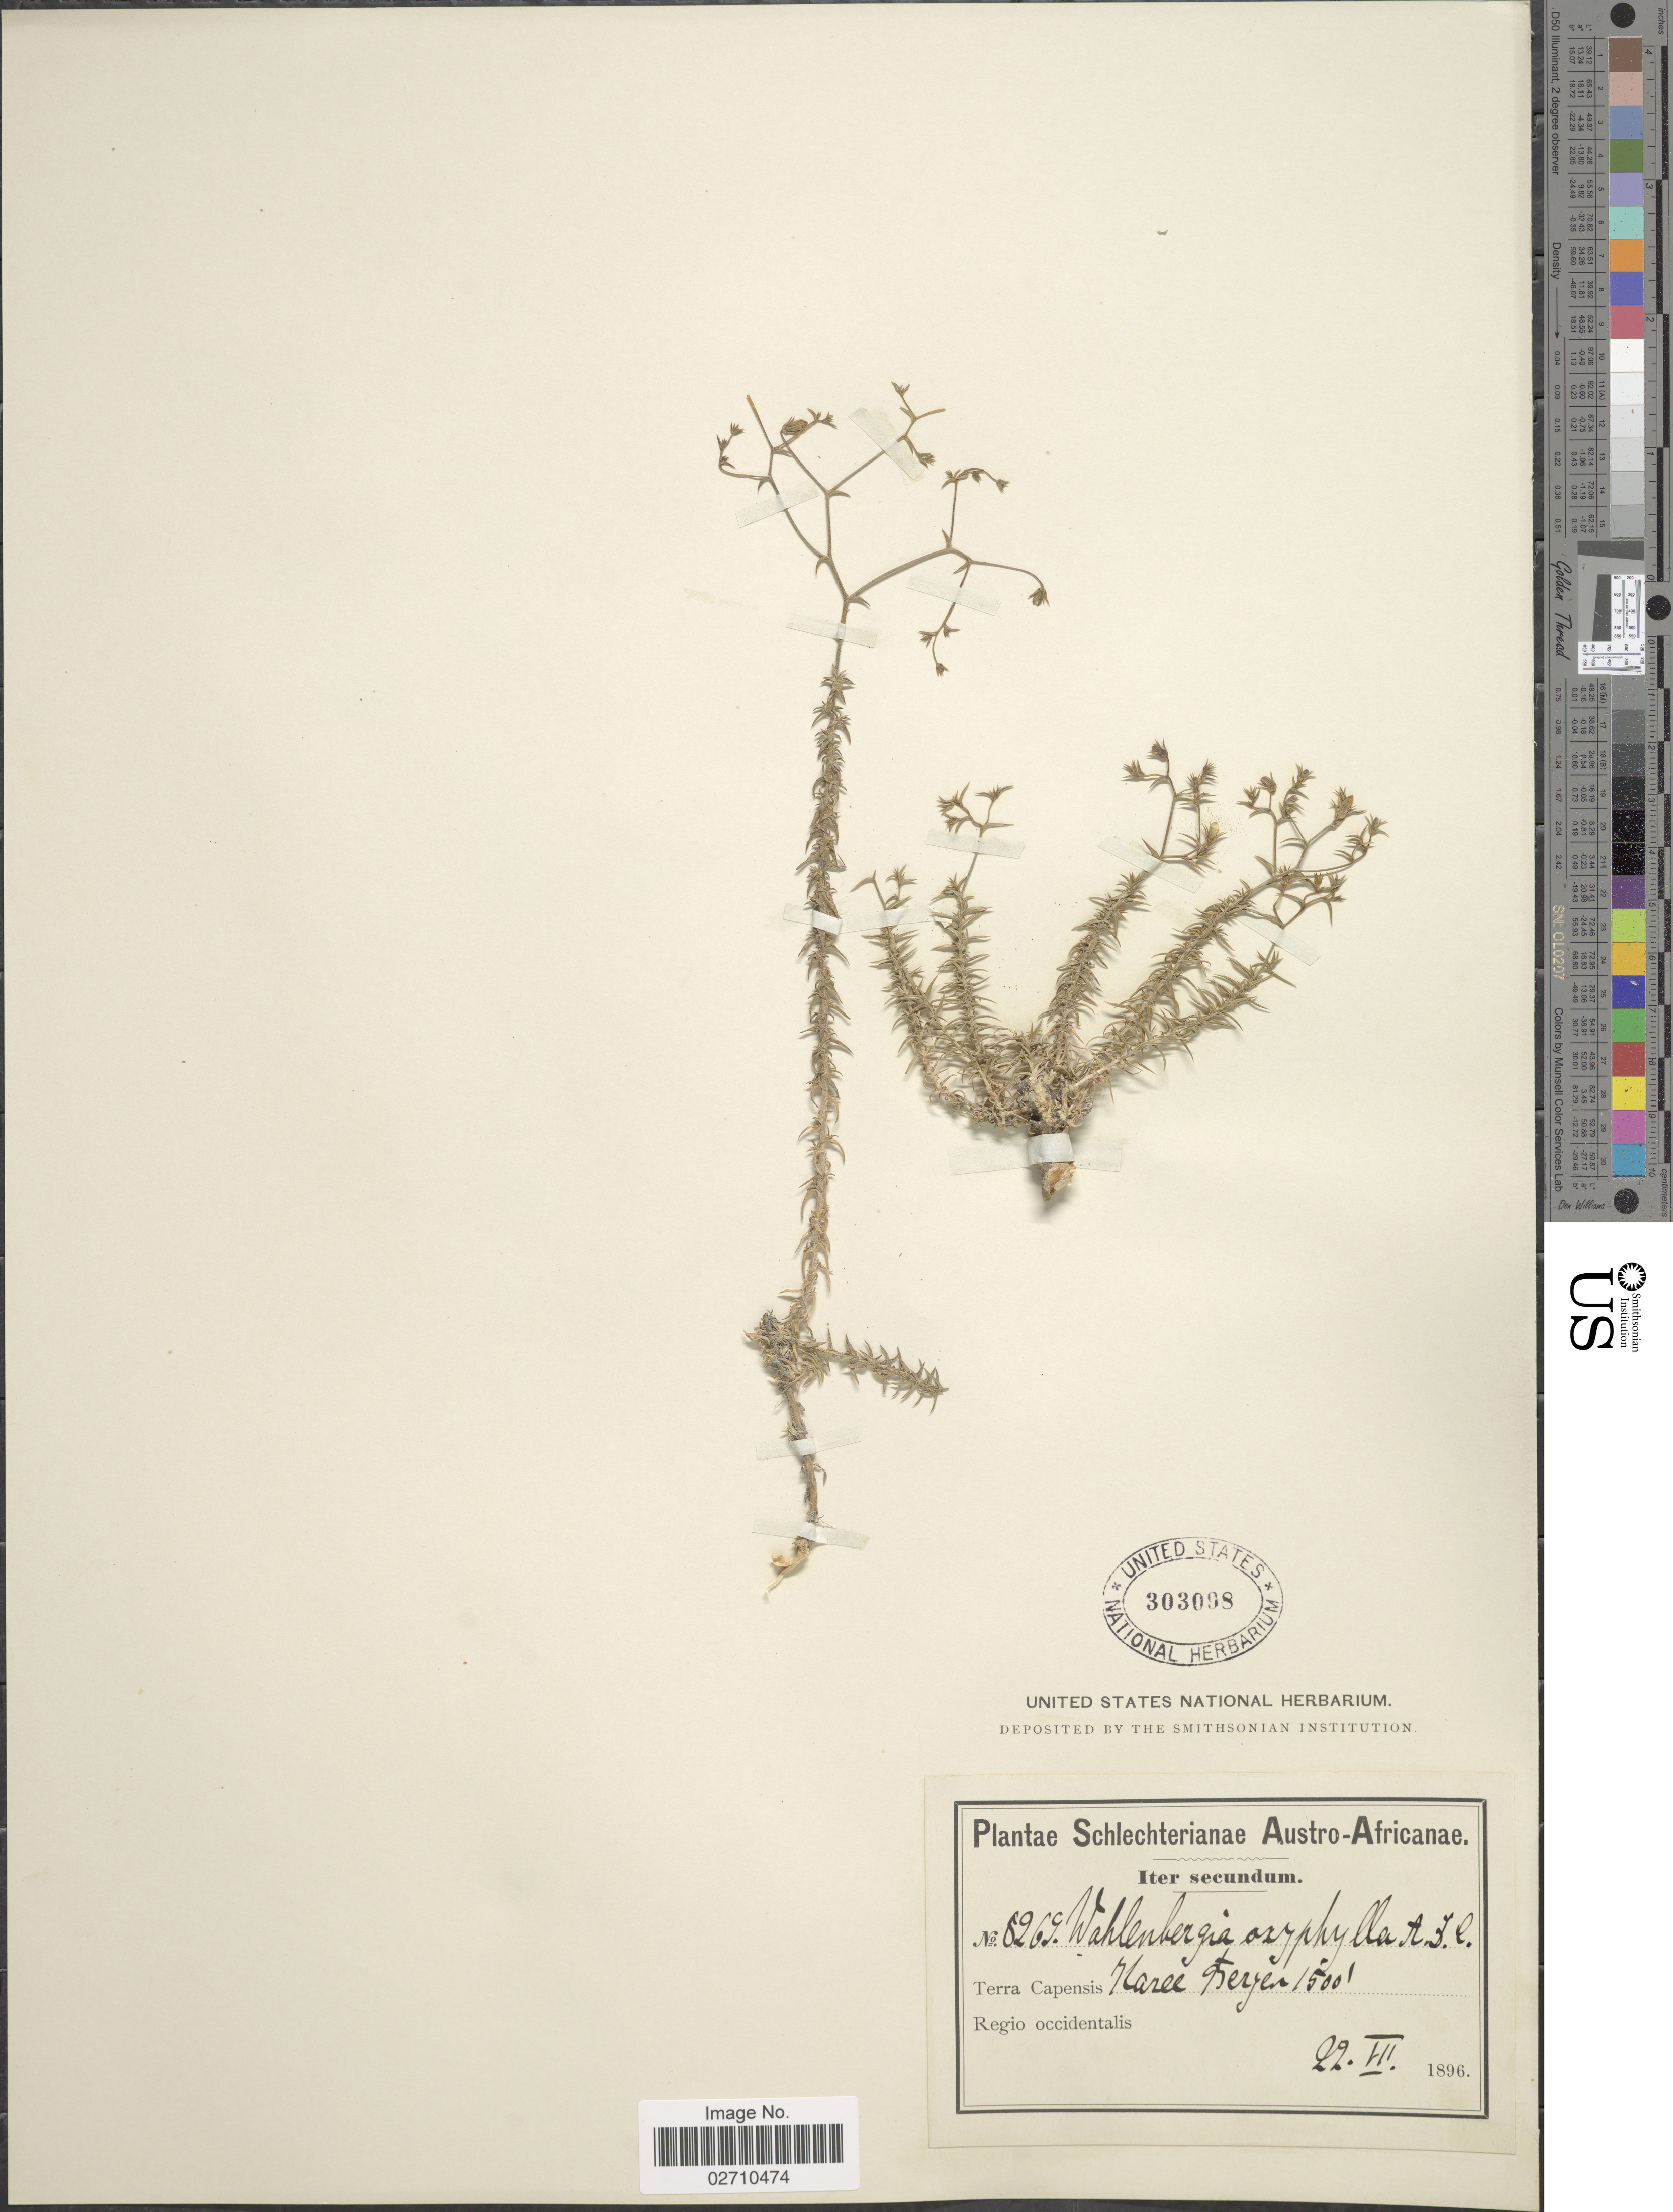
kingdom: Plantae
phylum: Tracheophyta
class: Magnoliopsida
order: Asterales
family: Campanulaceae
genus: Wahlenbergia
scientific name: Wahlenbergia oxyphylla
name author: A. DC.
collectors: Schlechter, --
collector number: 8269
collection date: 1896-03-22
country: South Africa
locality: Austro-Africanae. Terra Capensis. Karee Fergen. Regio occidentalis.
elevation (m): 457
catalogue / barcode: US 303098